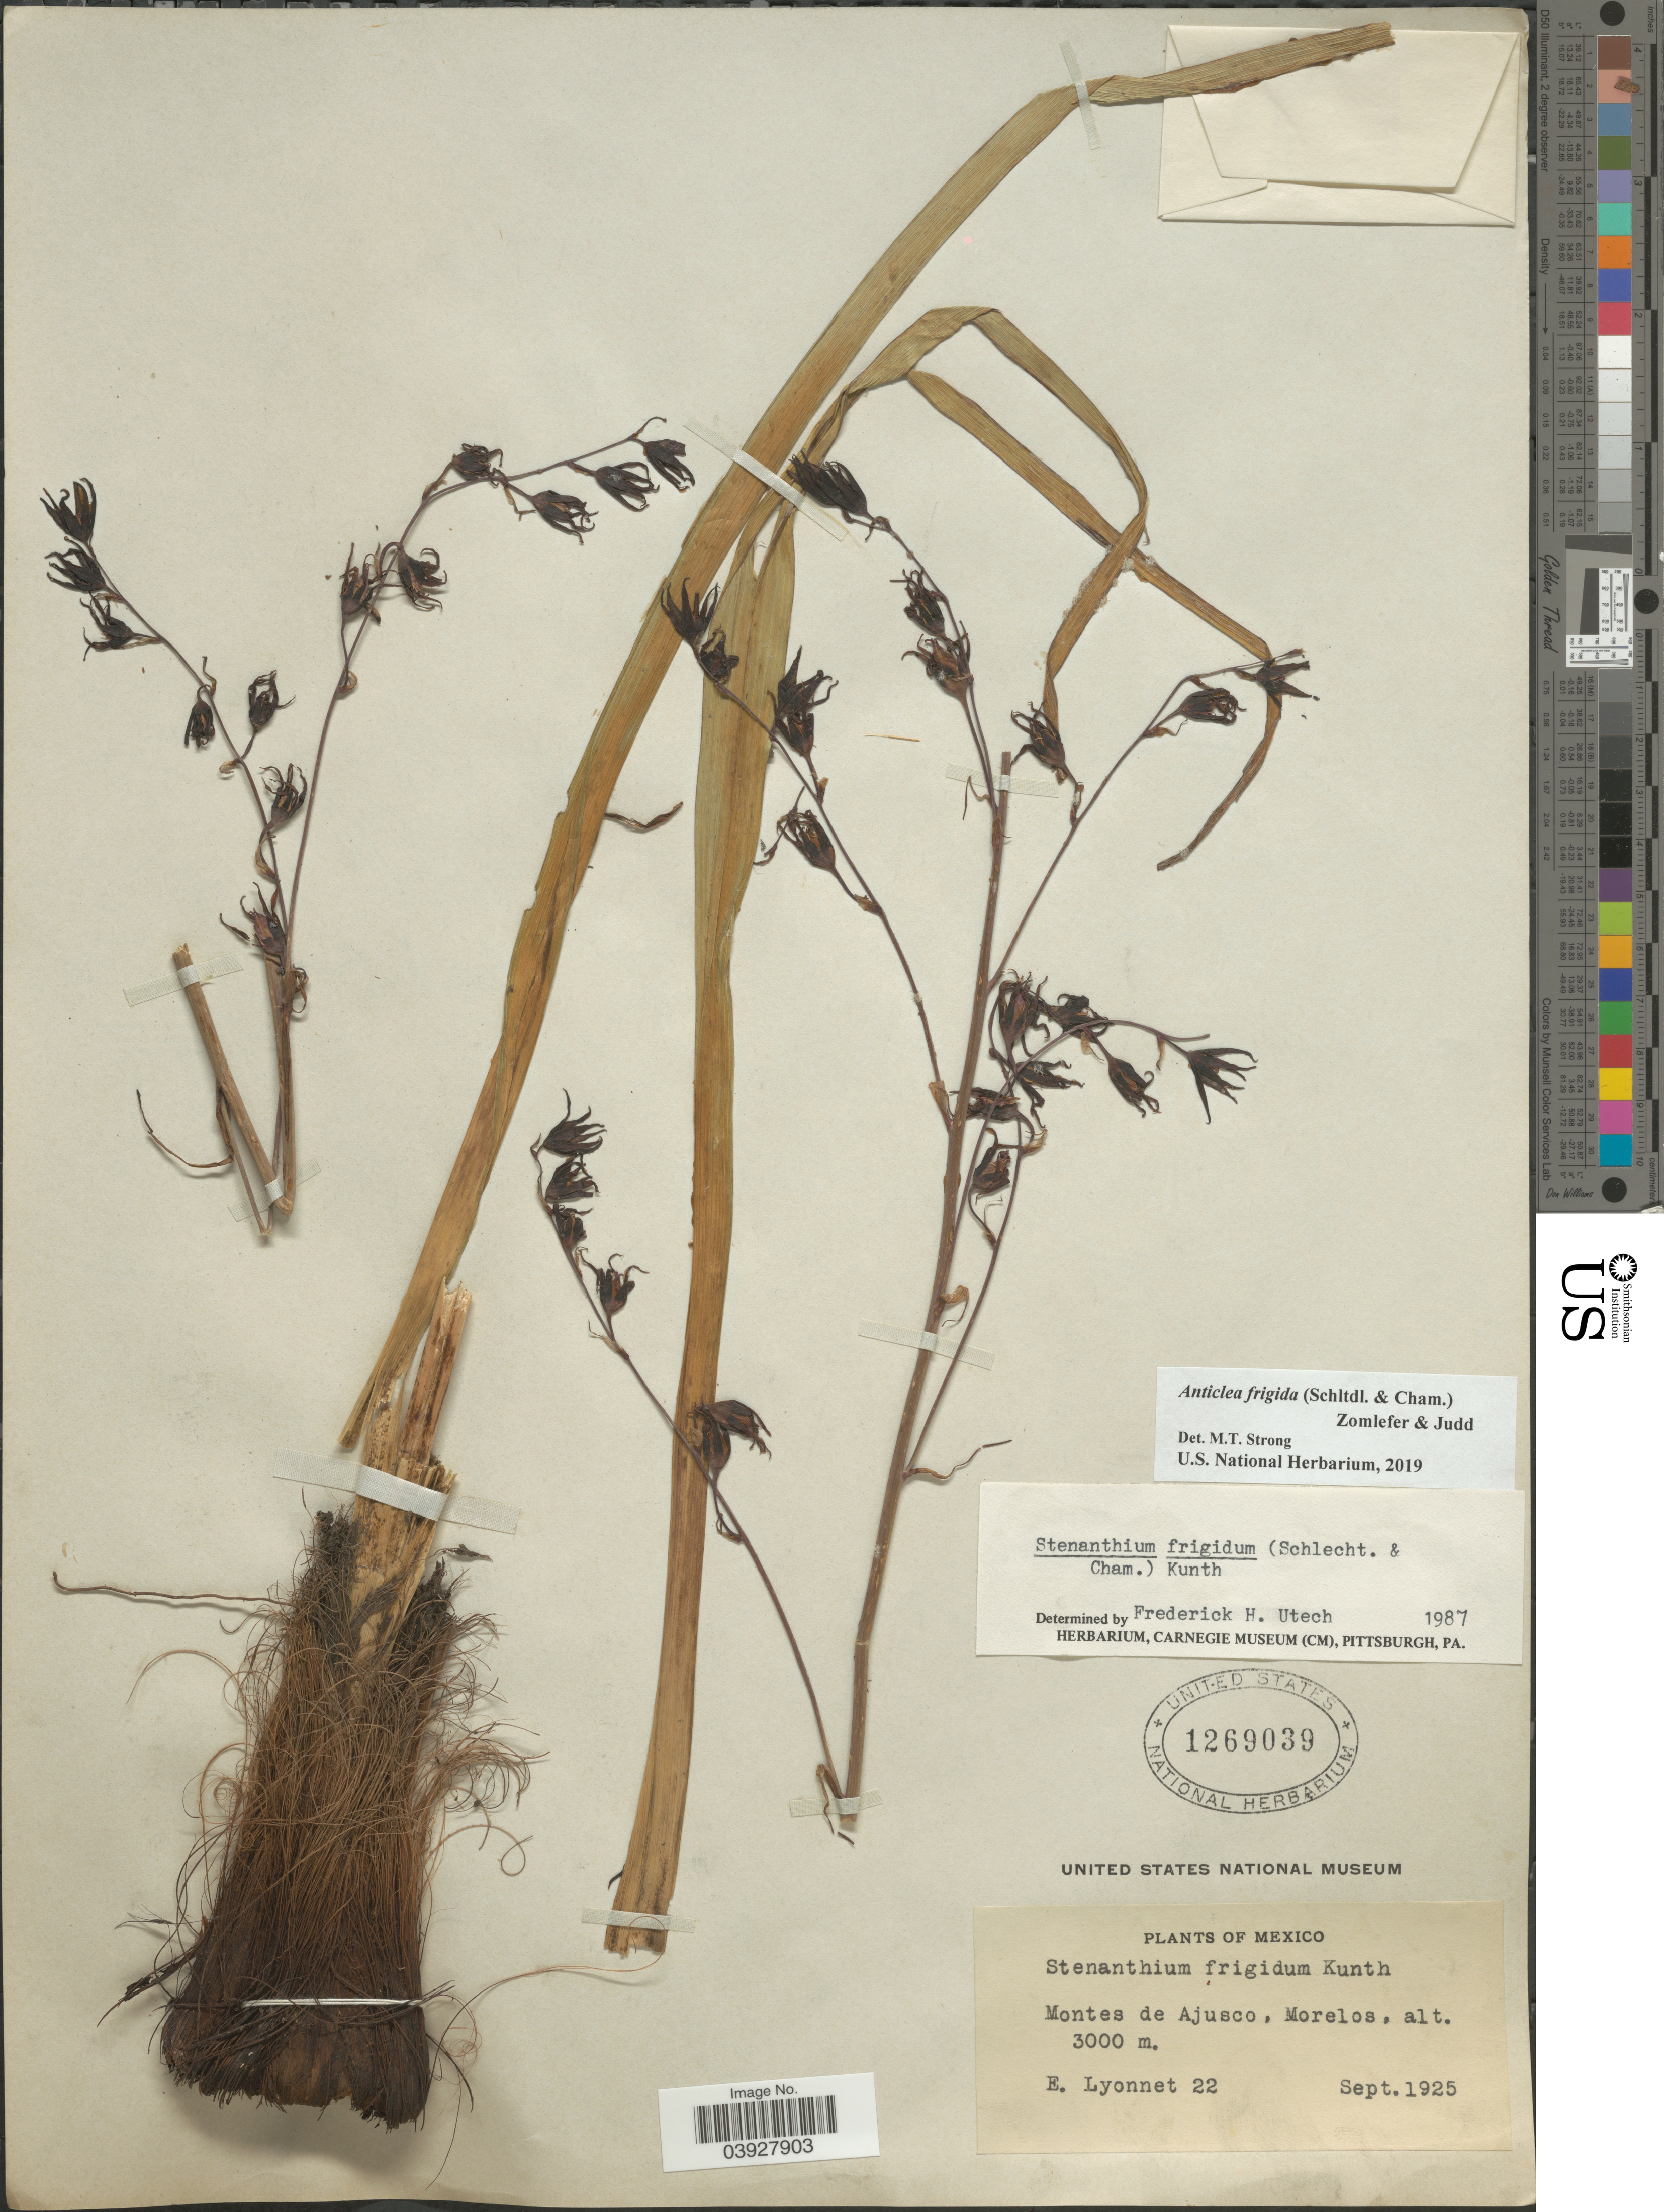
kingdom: Plantae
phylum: Tracheophyta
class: Liliopsida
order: Liliales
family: Melanthiaceae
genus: Anticlea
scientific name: Anticlea frigida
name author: (Schltdl. & Cham.) Zomlefer & Judd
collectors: E. Lyonnet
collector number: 22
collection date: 1925-09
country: Mexico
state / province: Morelos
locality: Montes de Ajusco.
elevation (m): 3000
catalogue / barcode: US 1269039